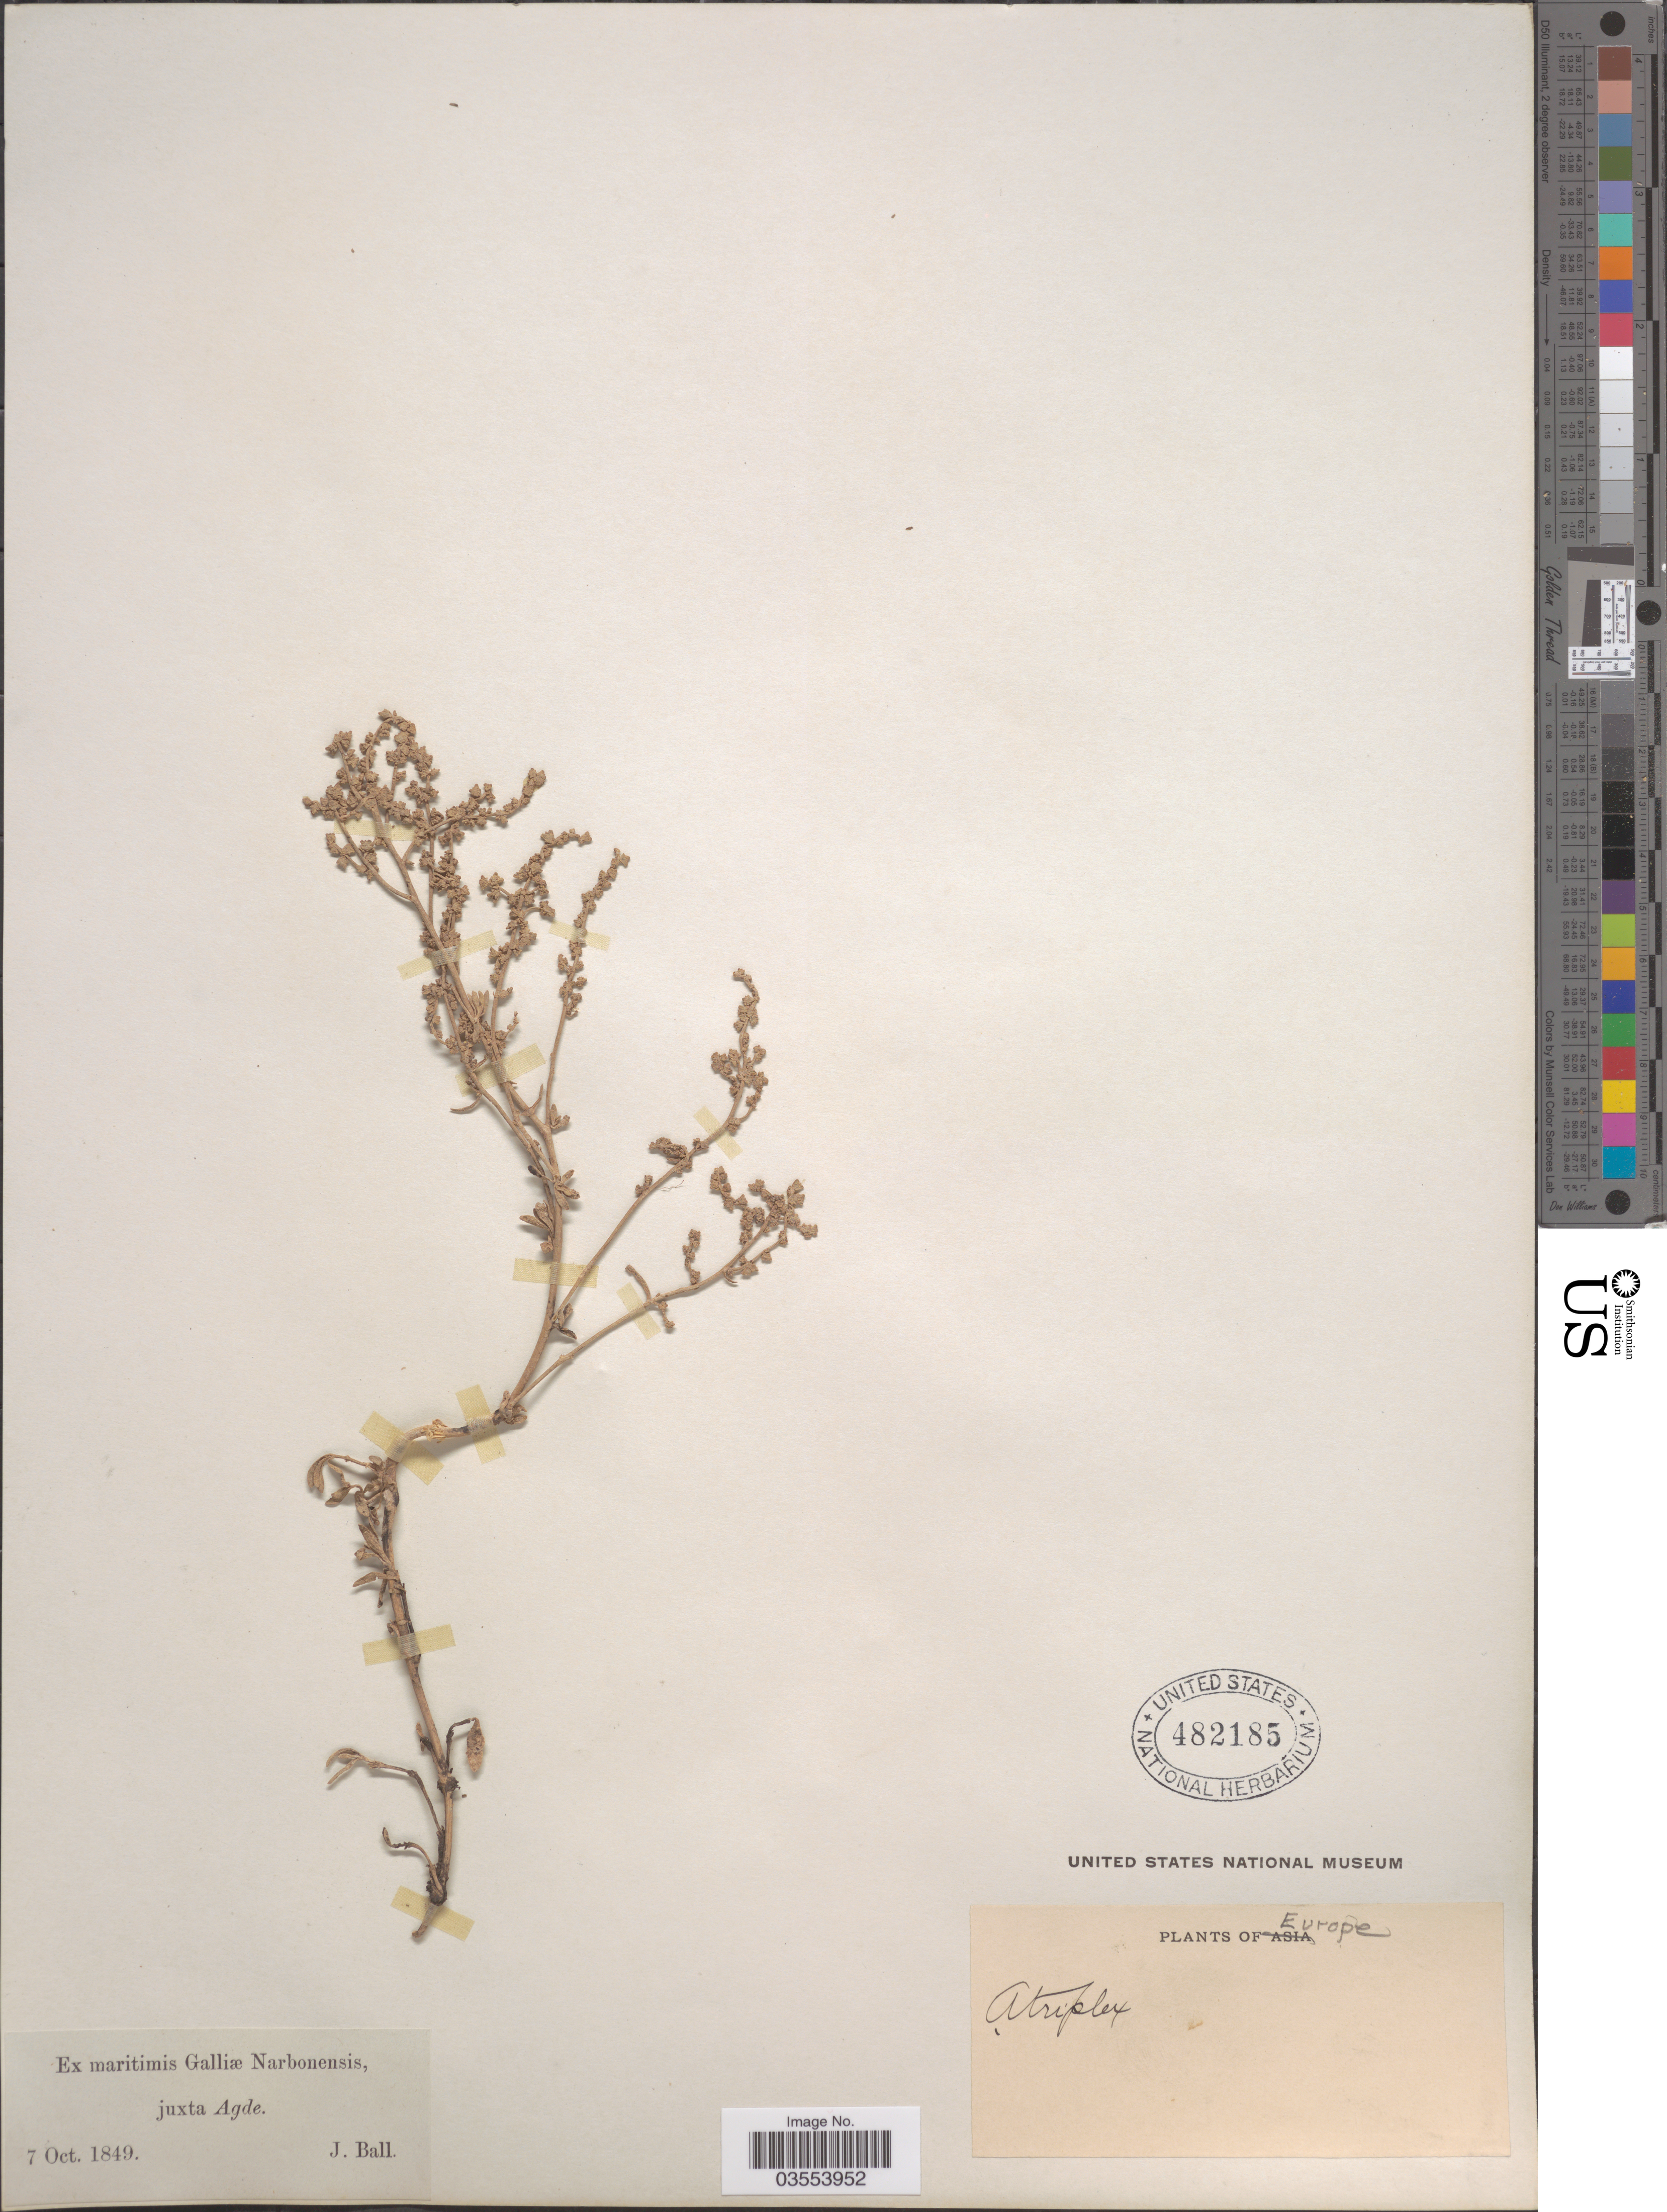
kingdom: Plantae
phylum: Tracheophyta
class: Magnoliopsida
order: Caryophyllales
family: Amaranthaceae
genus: Atriplex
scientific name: Atriplex sp.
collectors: J. Ball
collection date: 1849-10-07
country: France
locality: Ex maritimis Galliæ Narbonensis, juxta Agde.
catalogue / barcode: US 482185